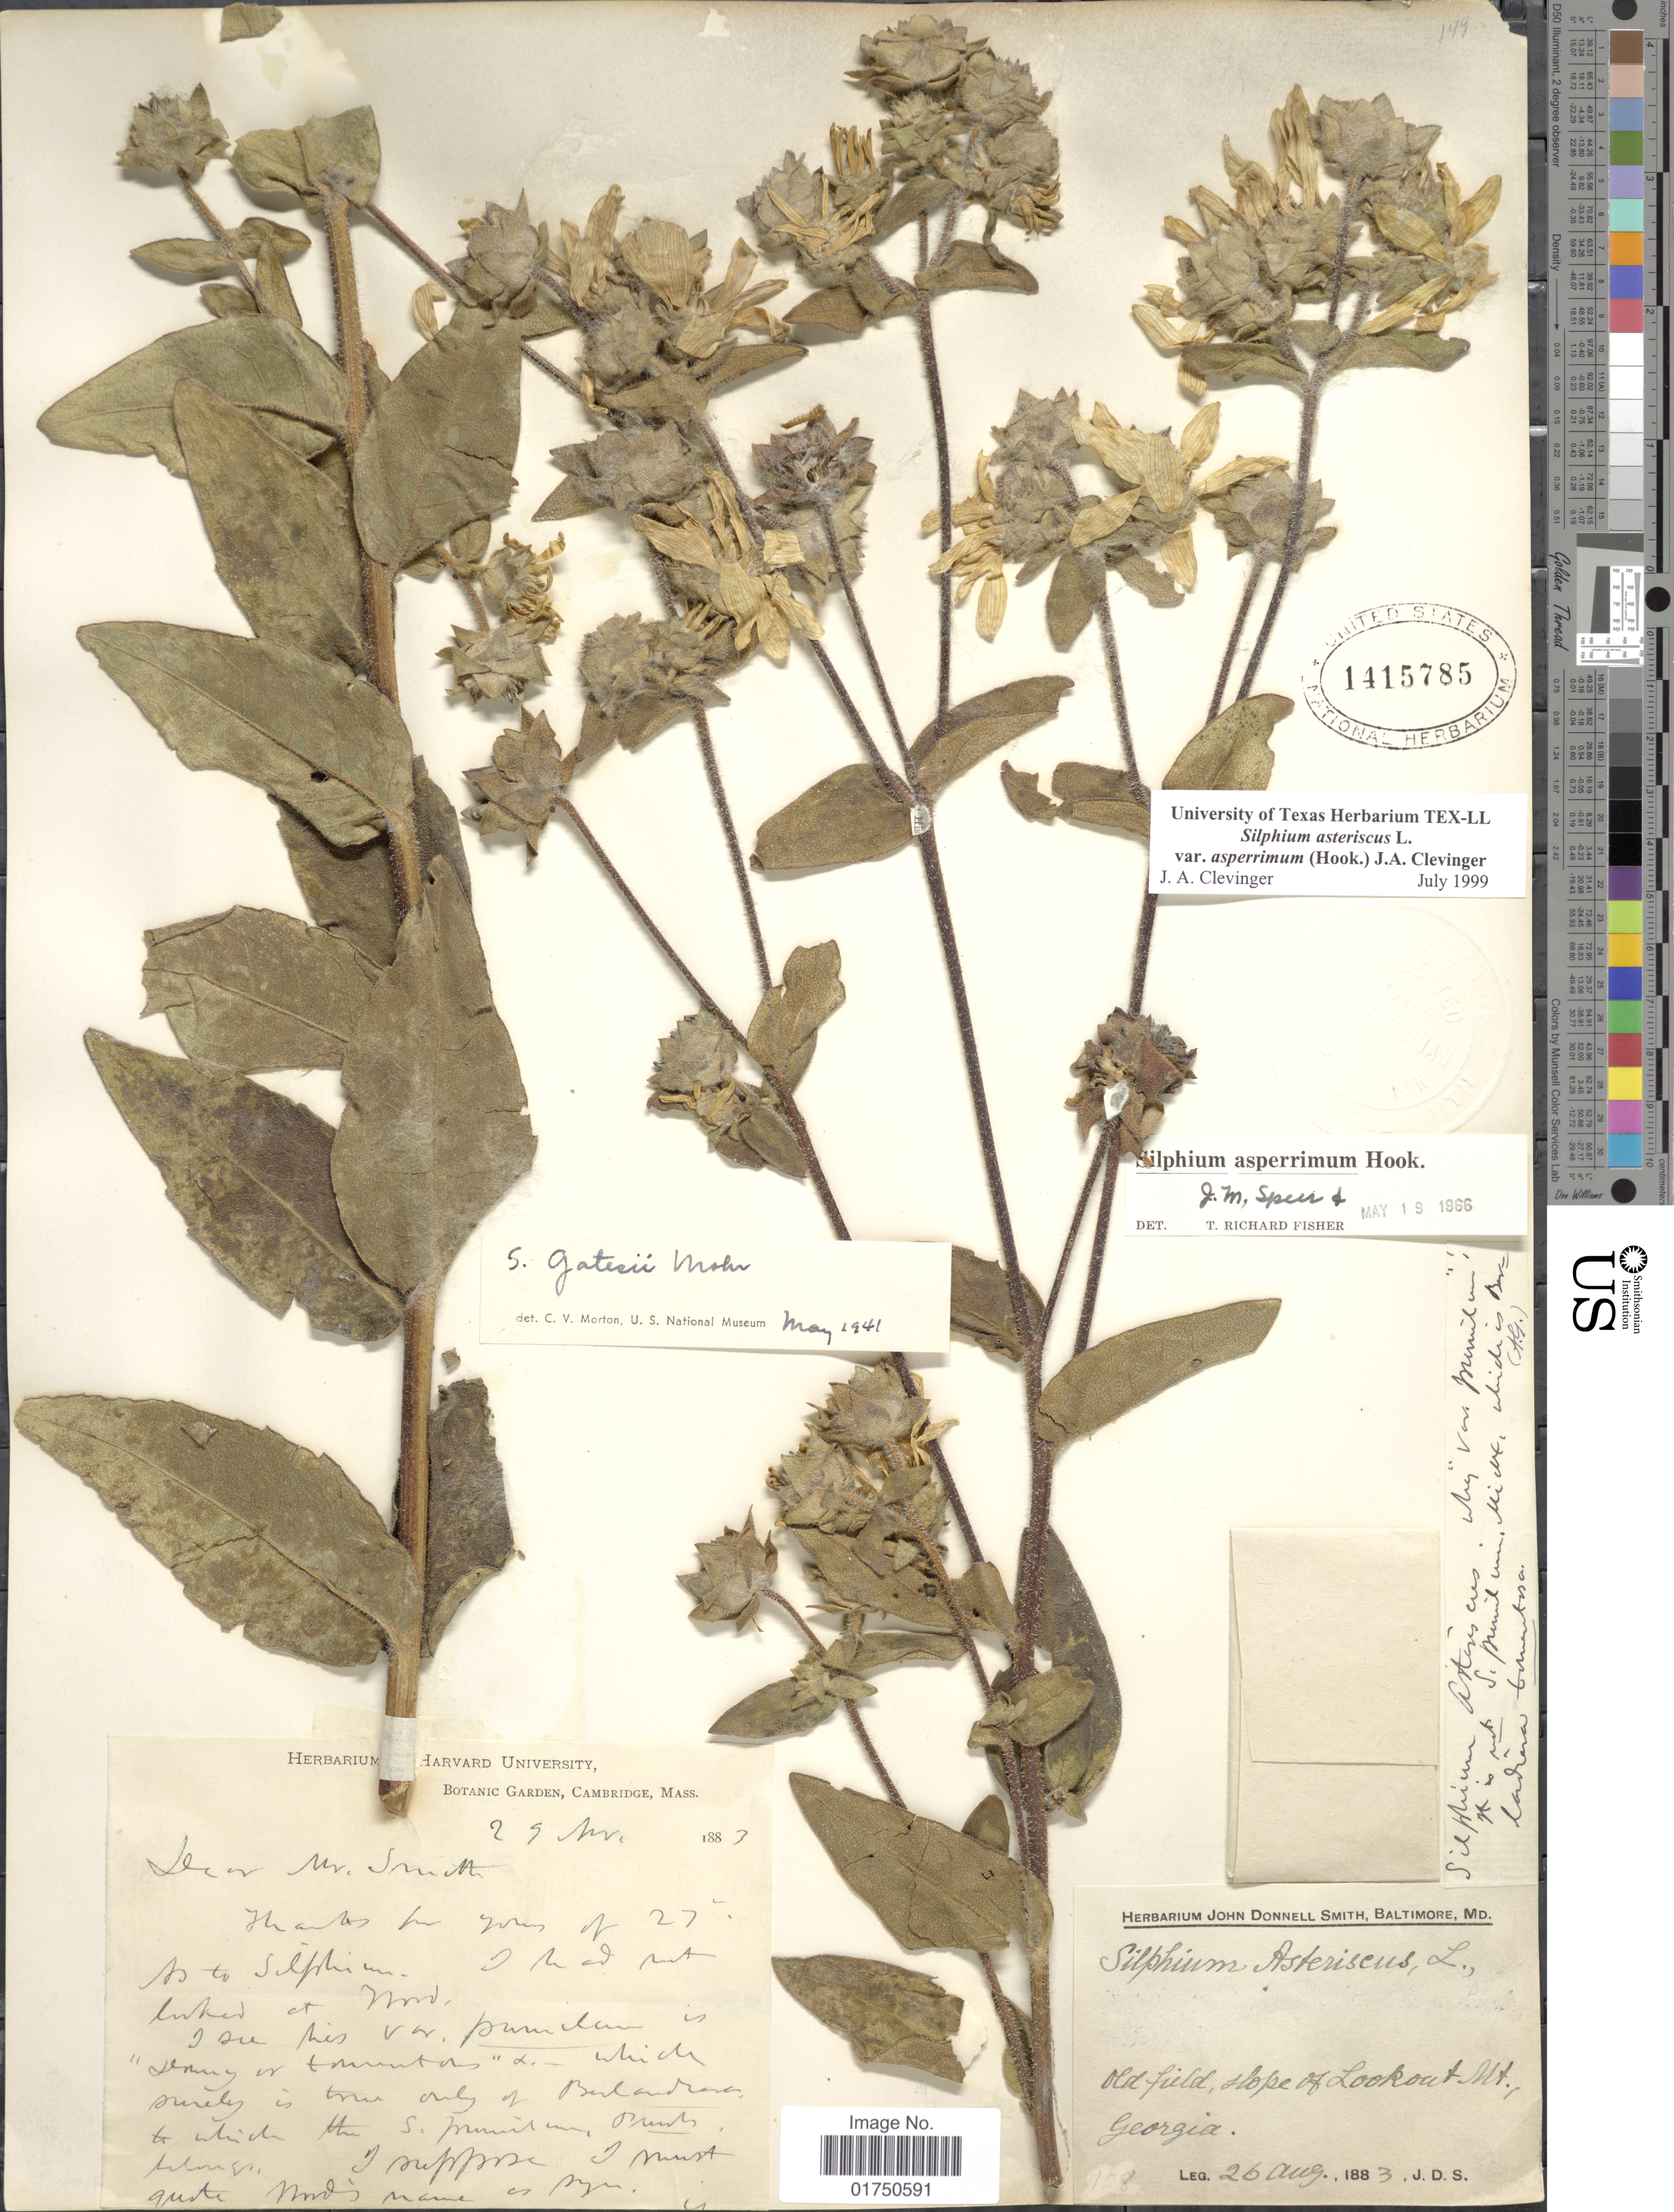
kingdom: Plantae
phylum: Tracheophyta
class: Magnoliopsida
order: Asterales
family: Asteraceae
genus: Silphium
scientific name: Silphium asteriscus var. asperrimum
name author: (Hook.) Clevinger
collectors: J. Donnell Smith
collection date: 1883-08-26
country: United States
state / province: Georgia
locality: Old field, slope of Lookout Mt., Georgia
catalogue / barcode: US 1415785